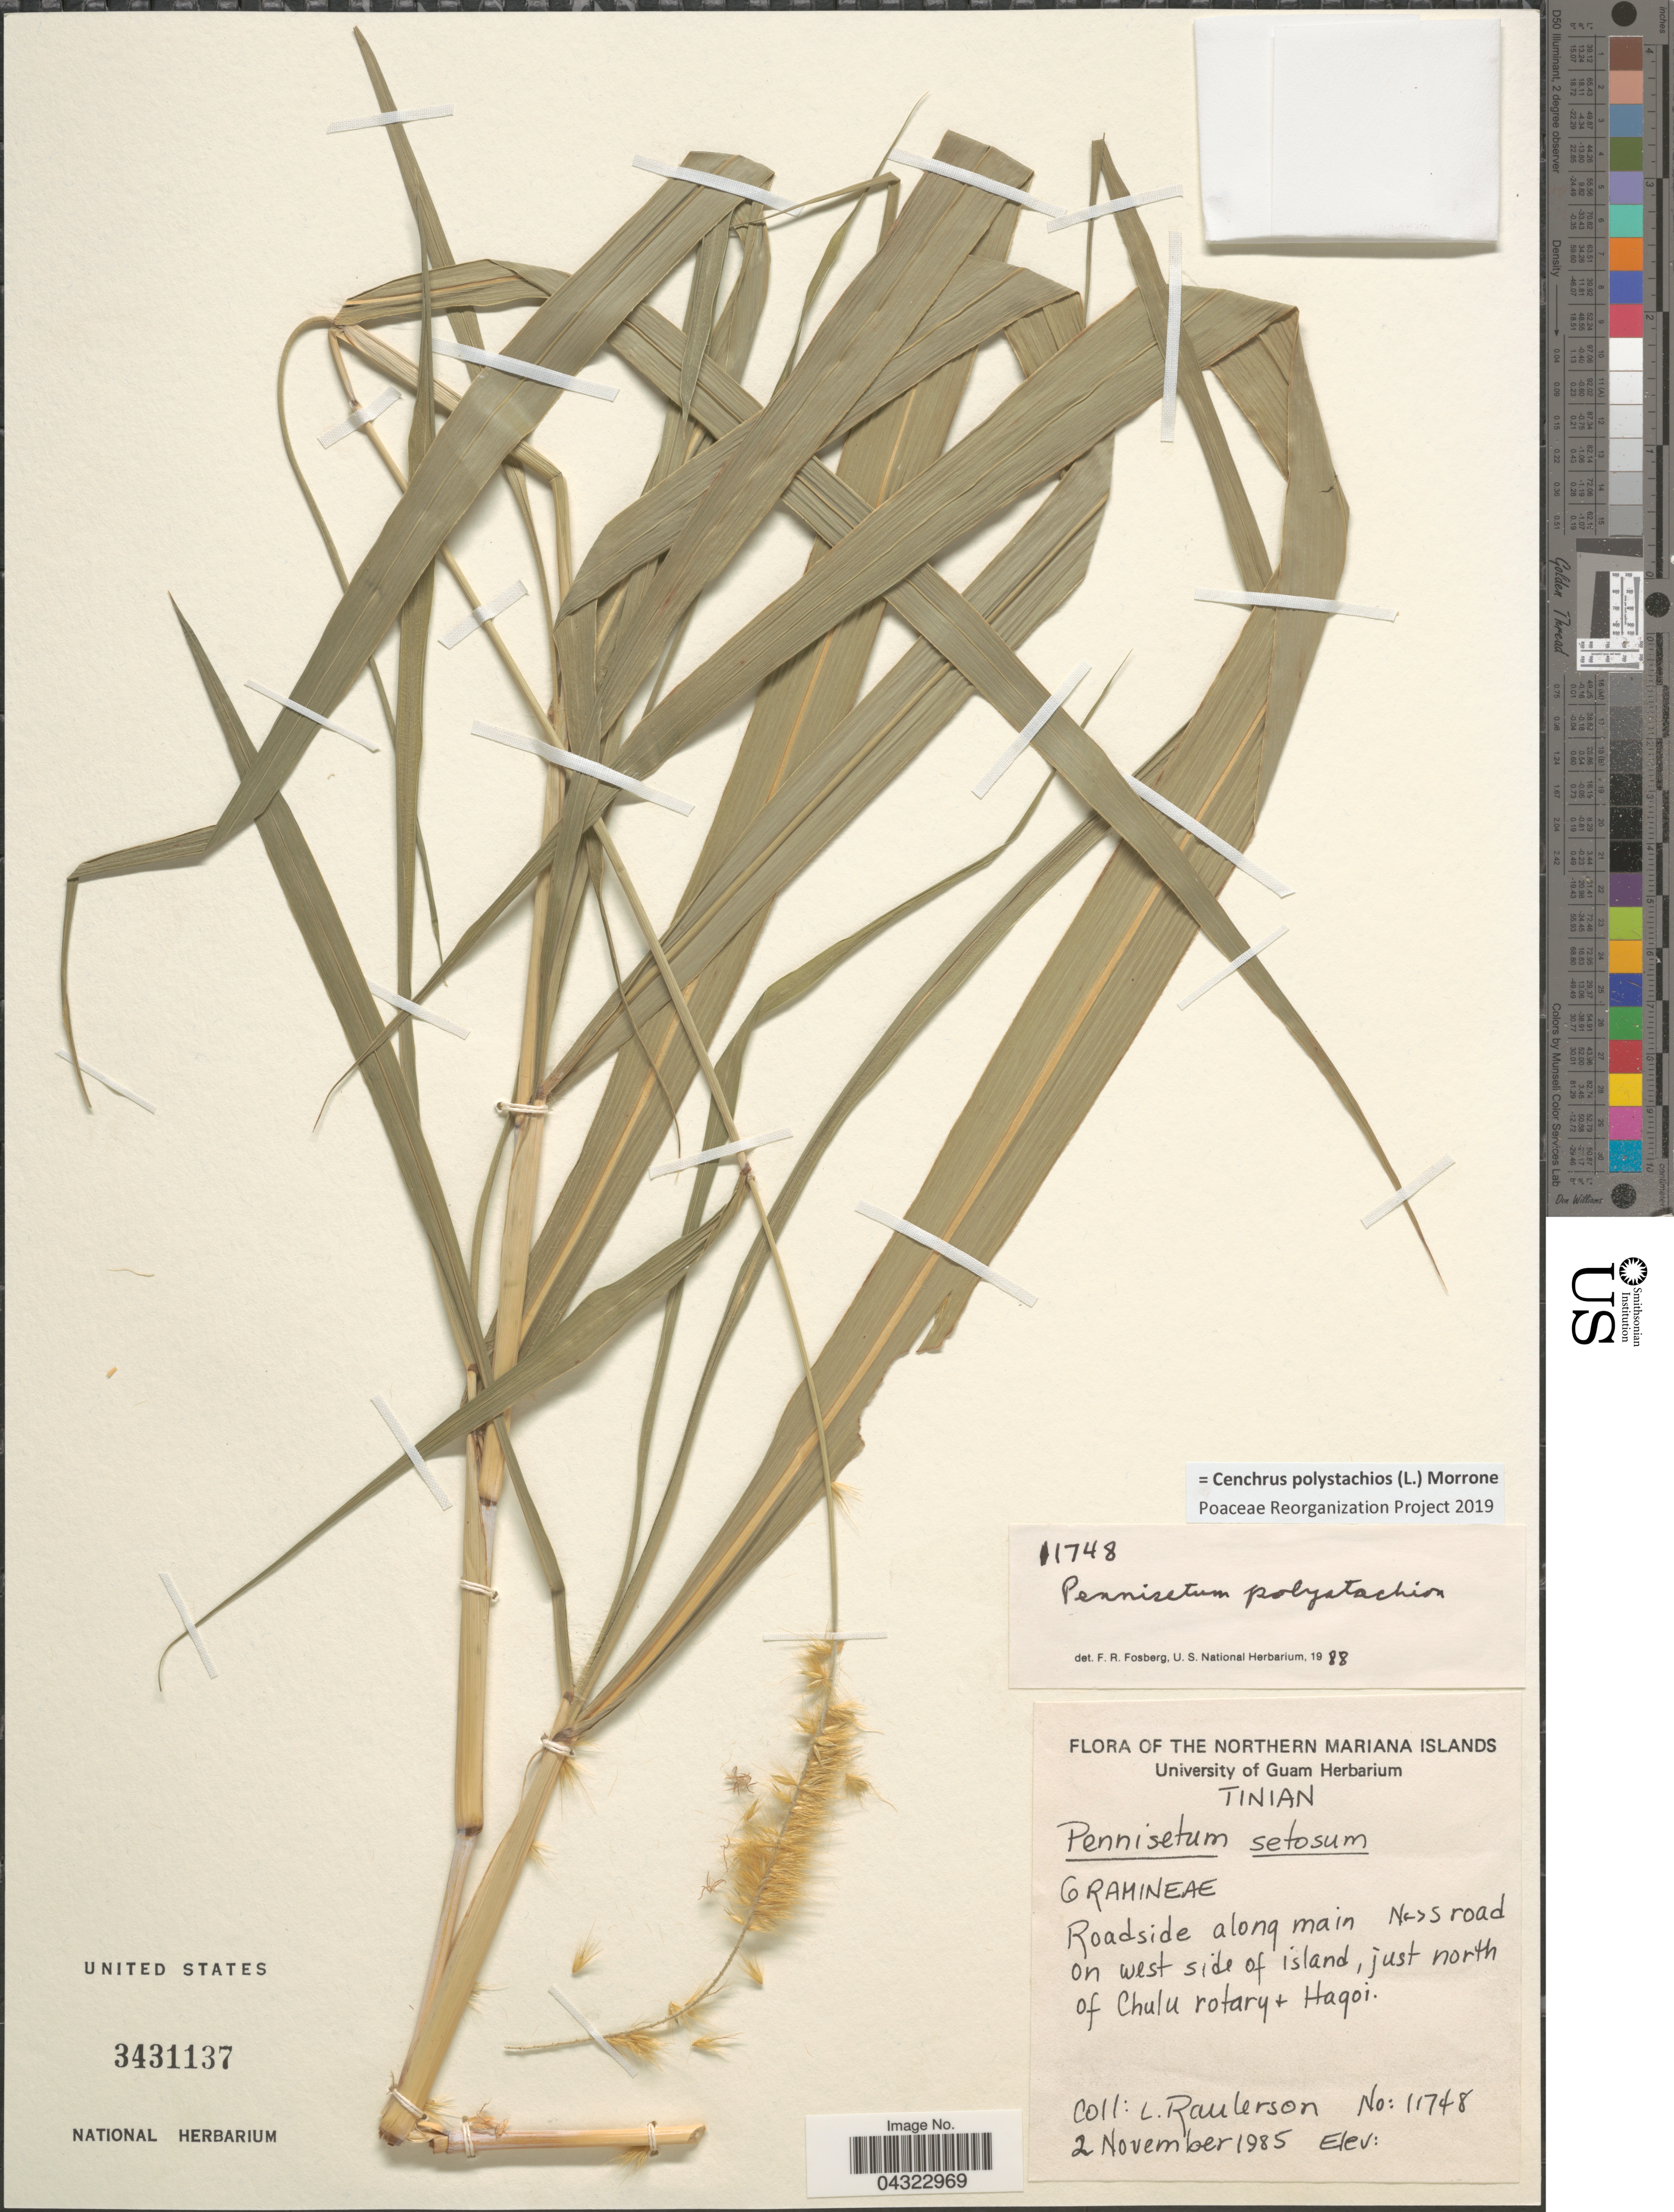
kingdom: Plantae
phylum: Tracheophyta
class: Liliopsida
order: Poales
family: Poaceae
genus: Cenchrus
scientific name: Cenchrus polystachios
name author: (L.) Morrone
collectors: L. Raulerson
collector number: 11748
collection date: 1985-11-02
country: Northern Mariana Islands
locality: Tinian. Roadside along main N<-> S road on west side of island, just north of Chulu rotary + Hagoi.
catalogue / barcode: US 3431137